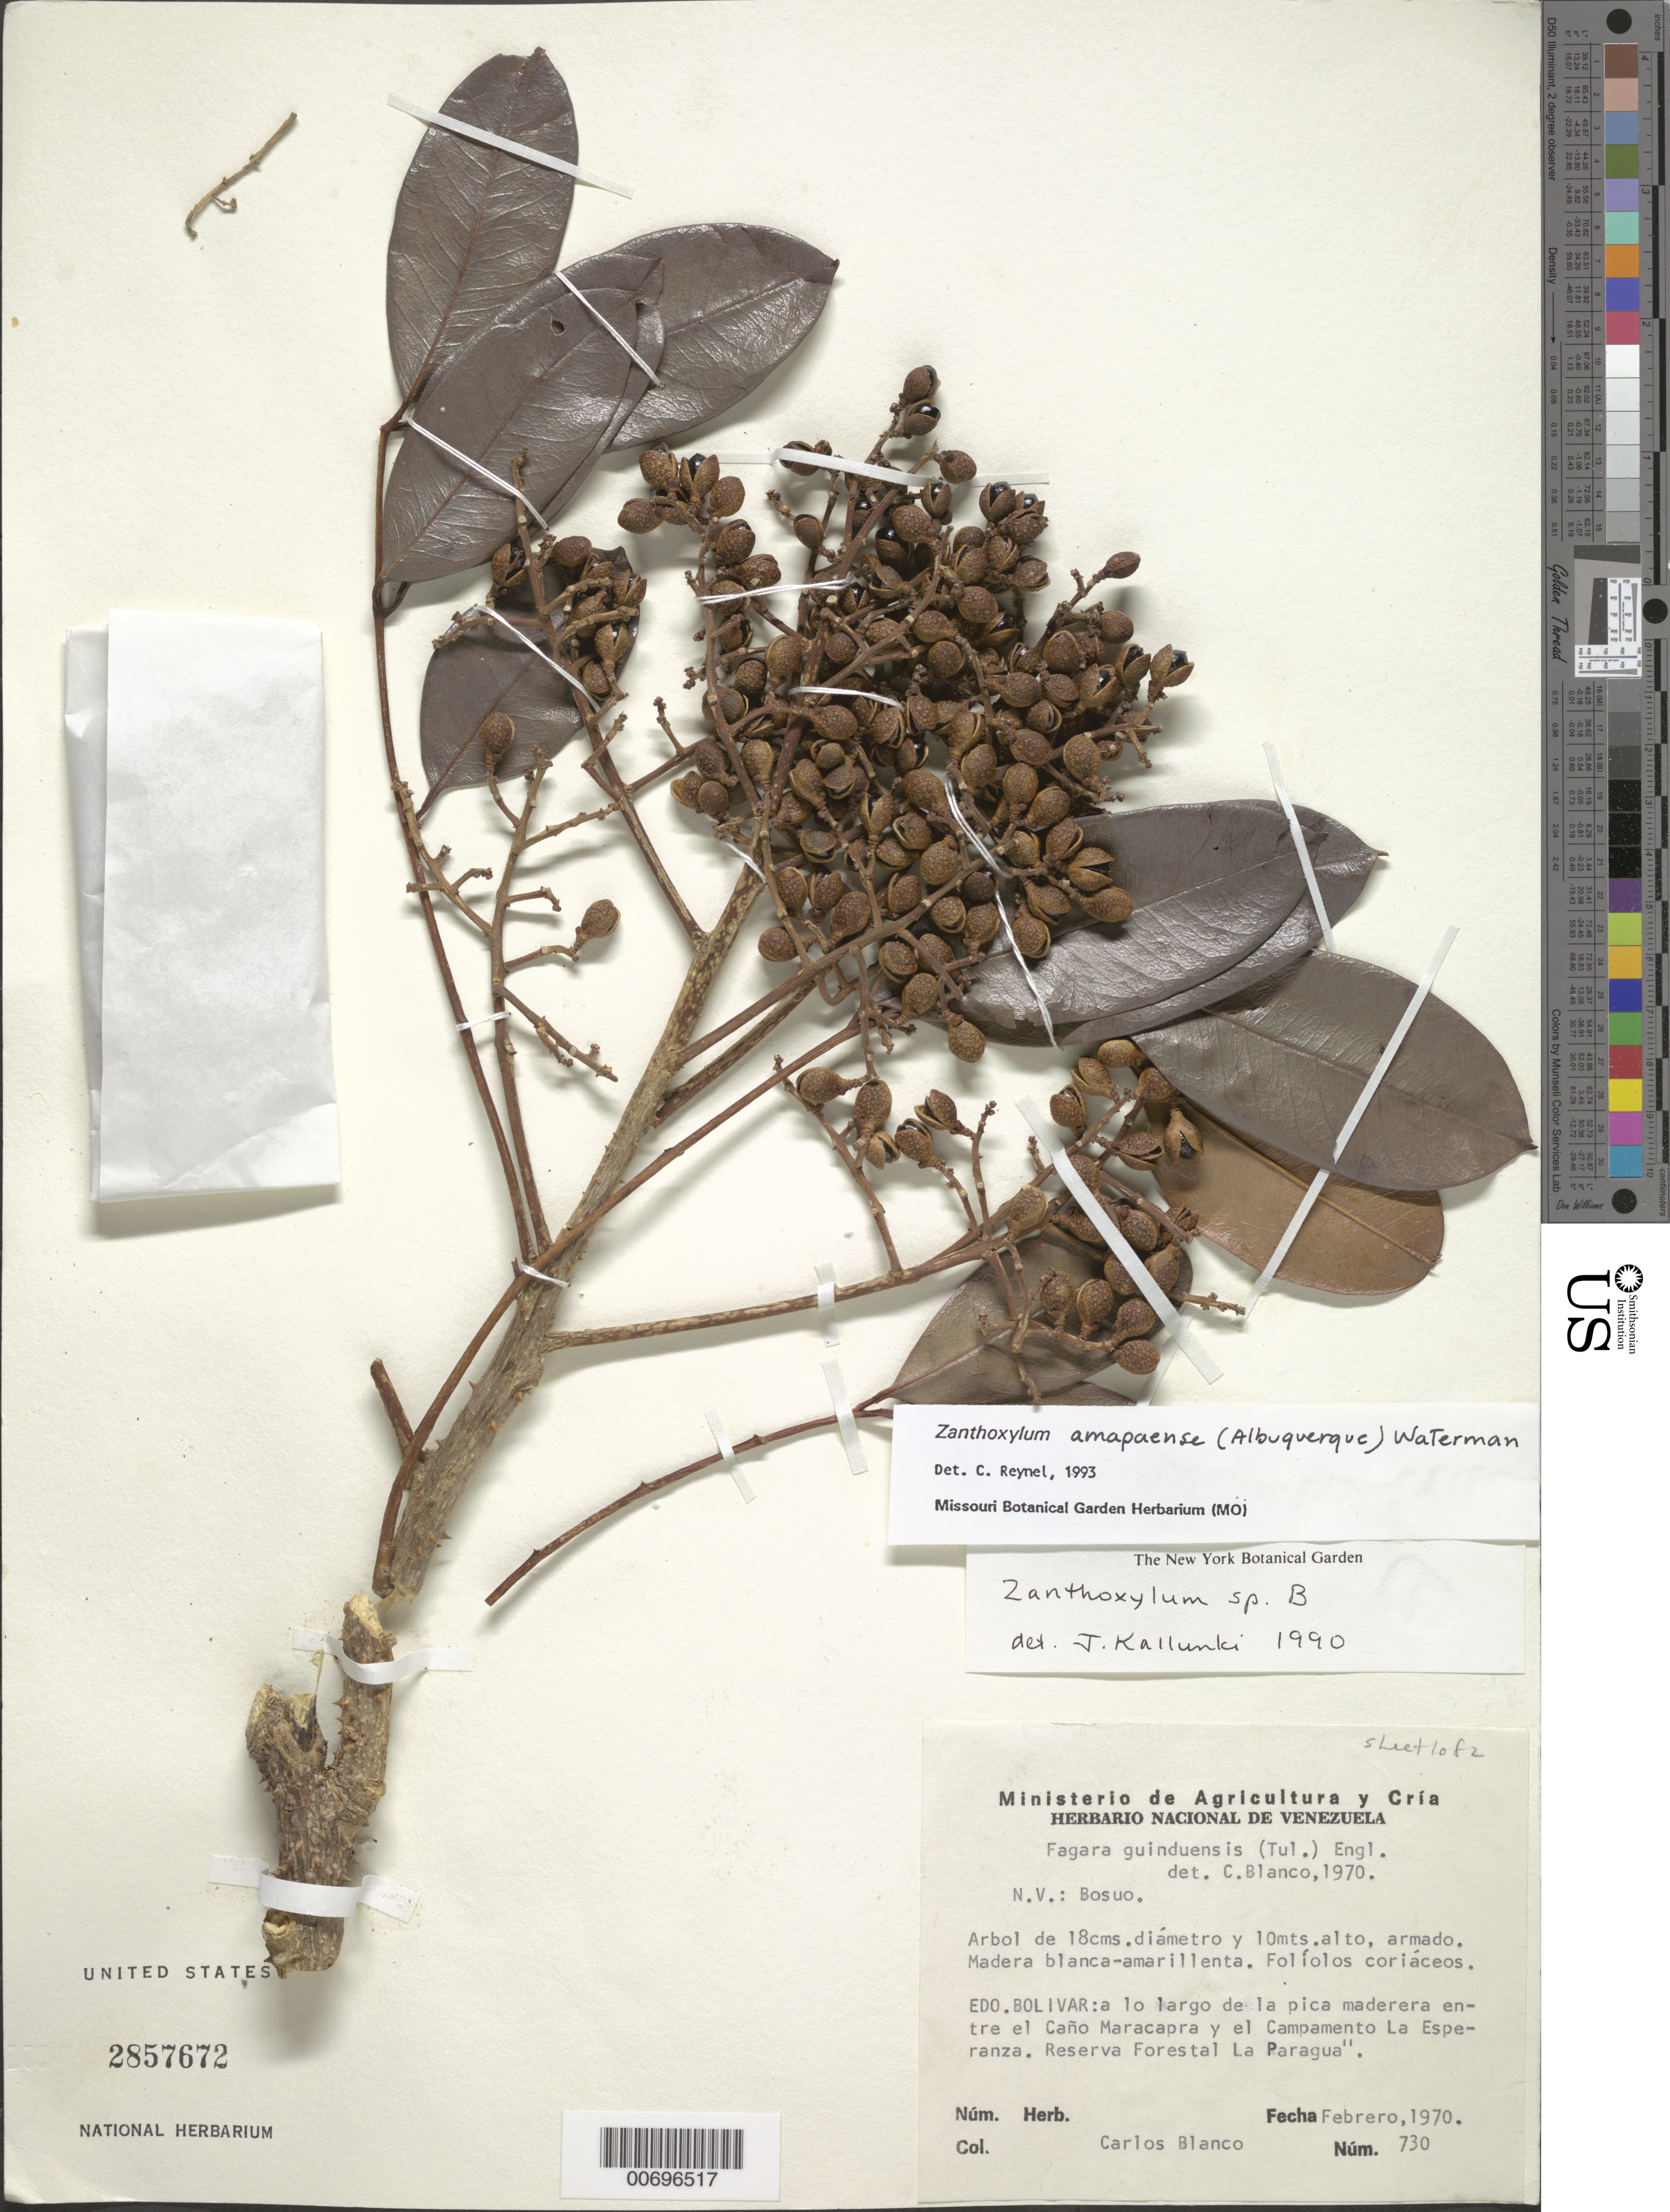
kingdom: Plantae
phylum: Tracheophyta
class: Magnoliopsida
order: Sapindales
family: Rutaceae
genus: Zanthoxylum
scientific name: Zanthoxylum amapaense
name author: (Albuq.) P.G. Waterman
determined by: Kallunki, Jacquelyn A.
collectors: C. A. Blanco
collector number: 730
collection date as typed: Feb-70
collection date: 1970-02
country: Venezuela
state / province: Bolívar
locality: Reserva Forestal La Paragua, a lo largo de la pica maderera entre el Caño Maracapra y el Campamento La Esperanza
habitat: Largo de la pica maderera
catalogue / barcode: US 2857672